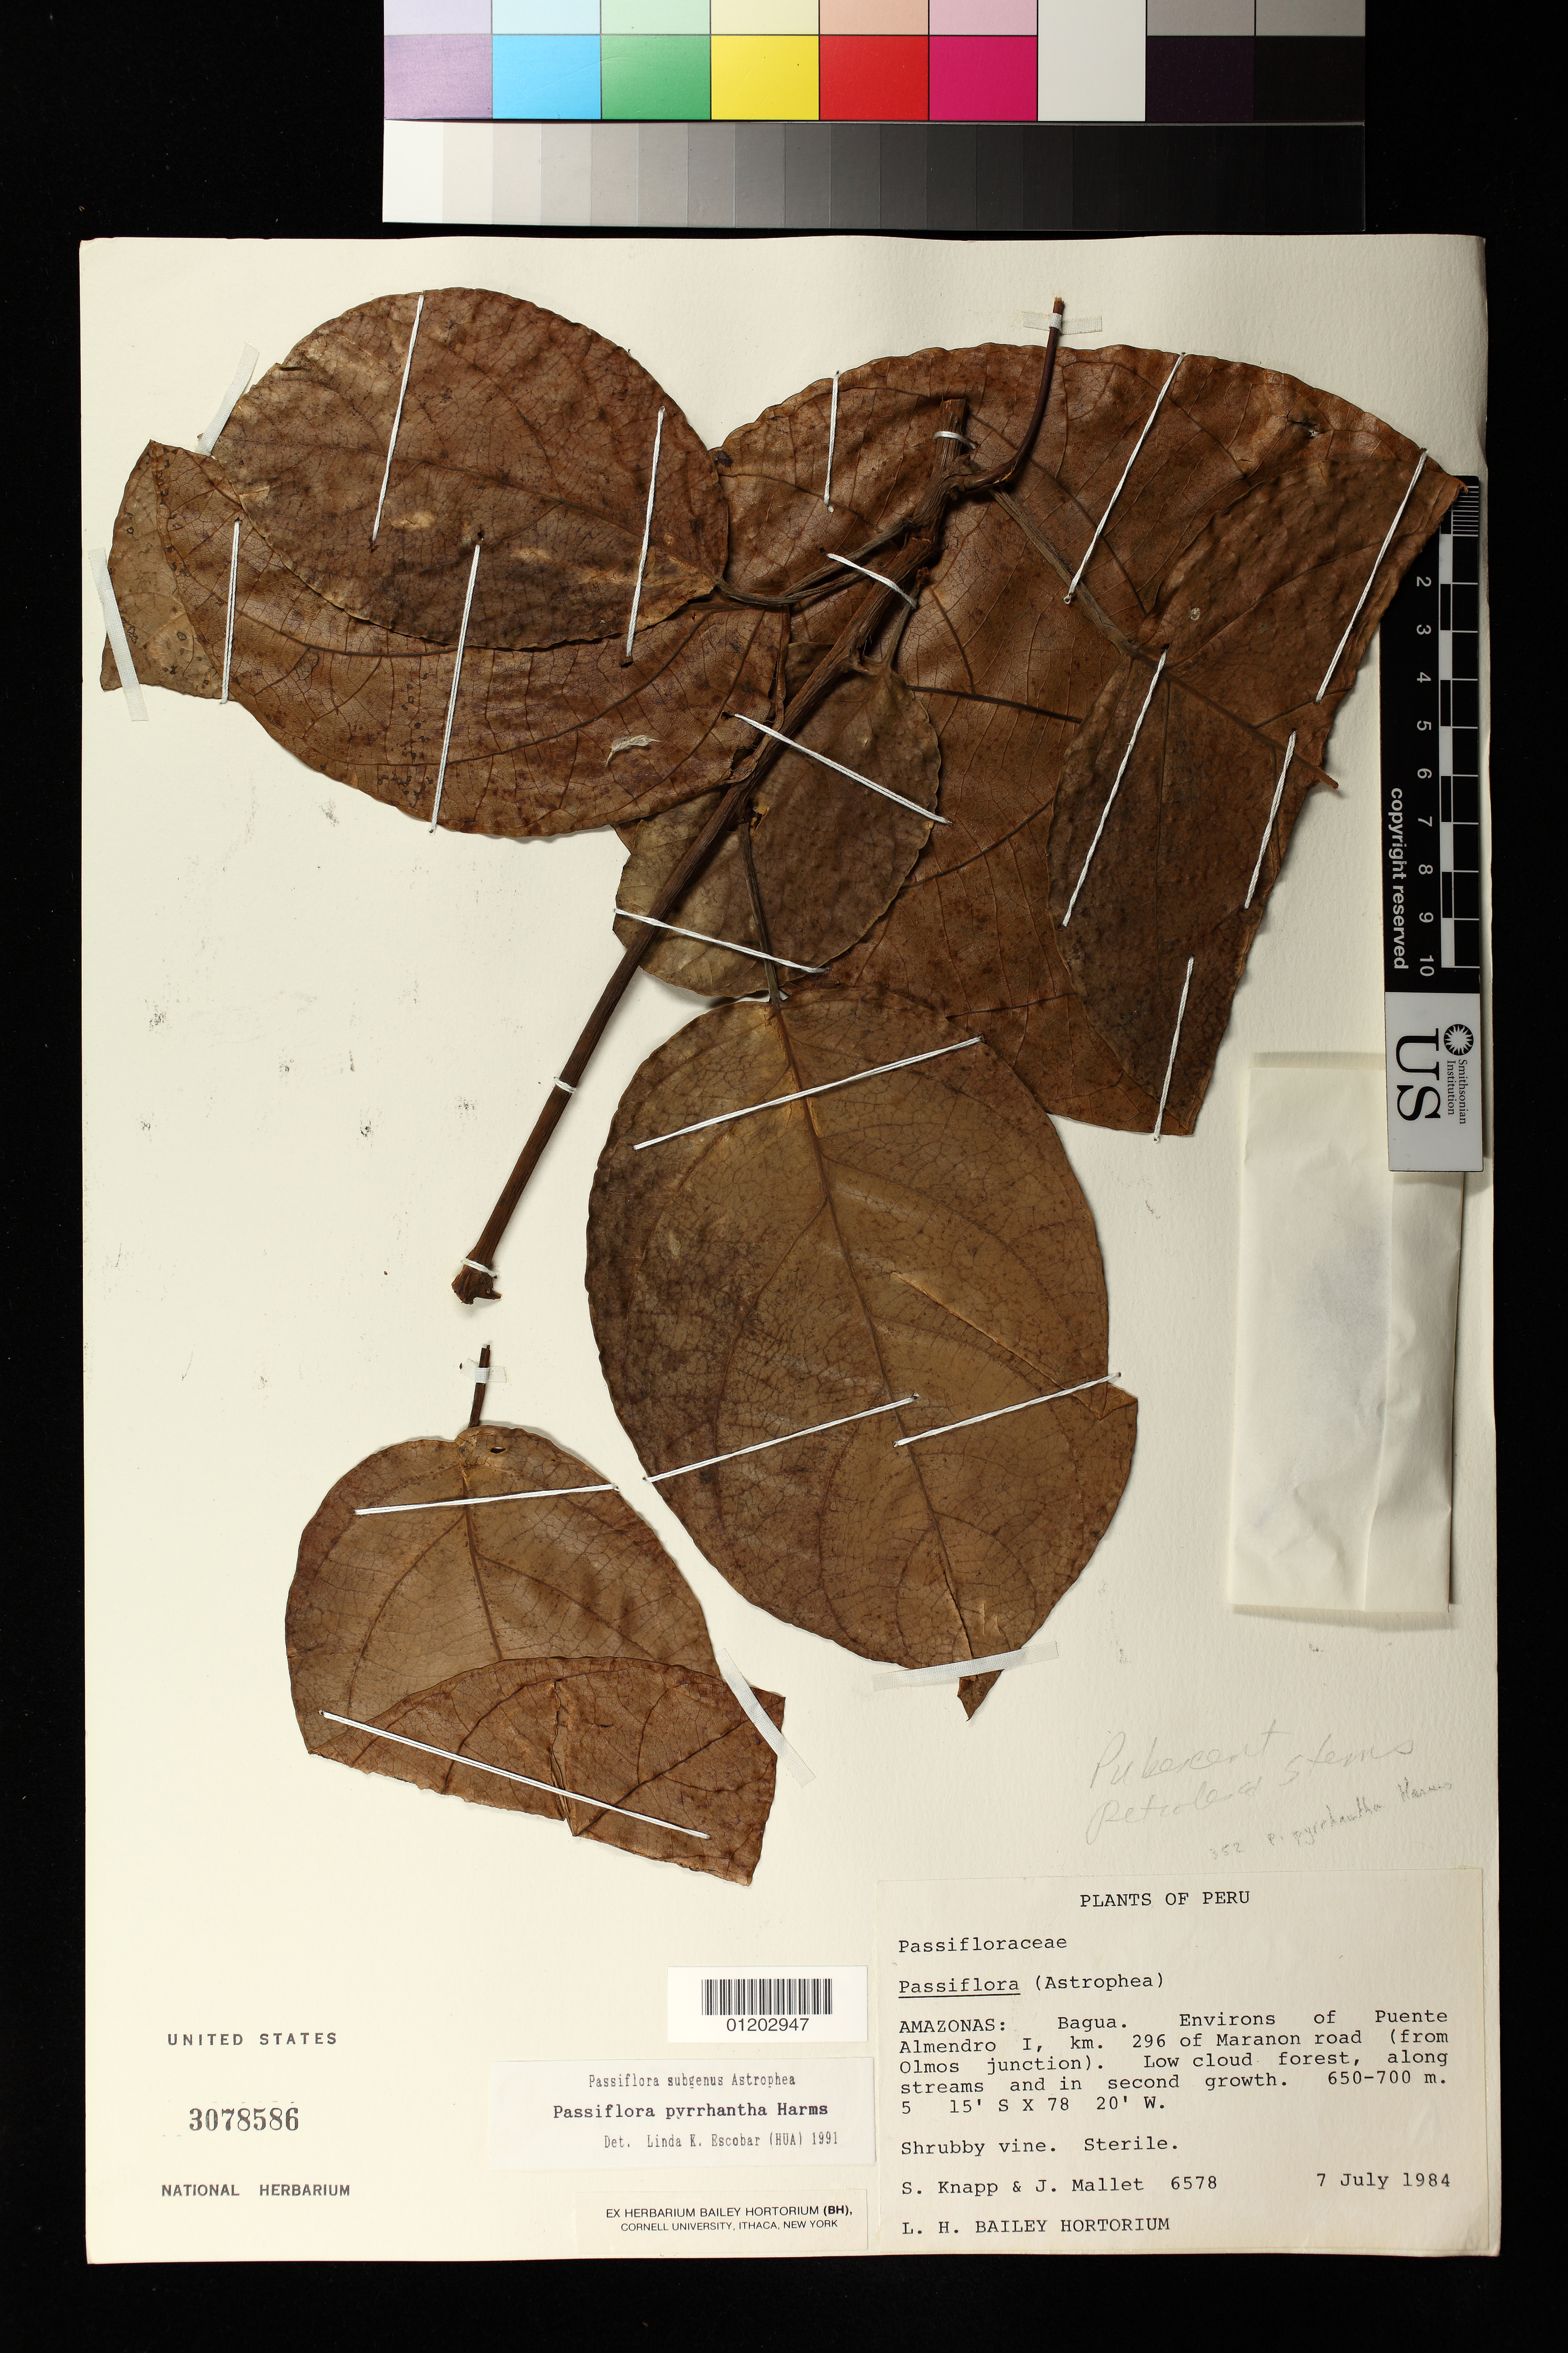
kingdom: Plantae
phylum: Tracheophyta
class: Magnoliopsida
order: Malpighiales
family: Passifloraceae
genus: Passiflora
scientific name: Passiflora pyrrhantha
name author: Harms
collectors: S. Knapp & J. Mallet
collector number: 6578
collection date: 1984-07-07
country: Peru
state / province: Amazonas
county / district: Bagua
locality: Environs of Puente Almendro I, km. 296 of Maranon road (from Olmos junction).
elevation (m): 650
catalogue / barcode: US 3078586